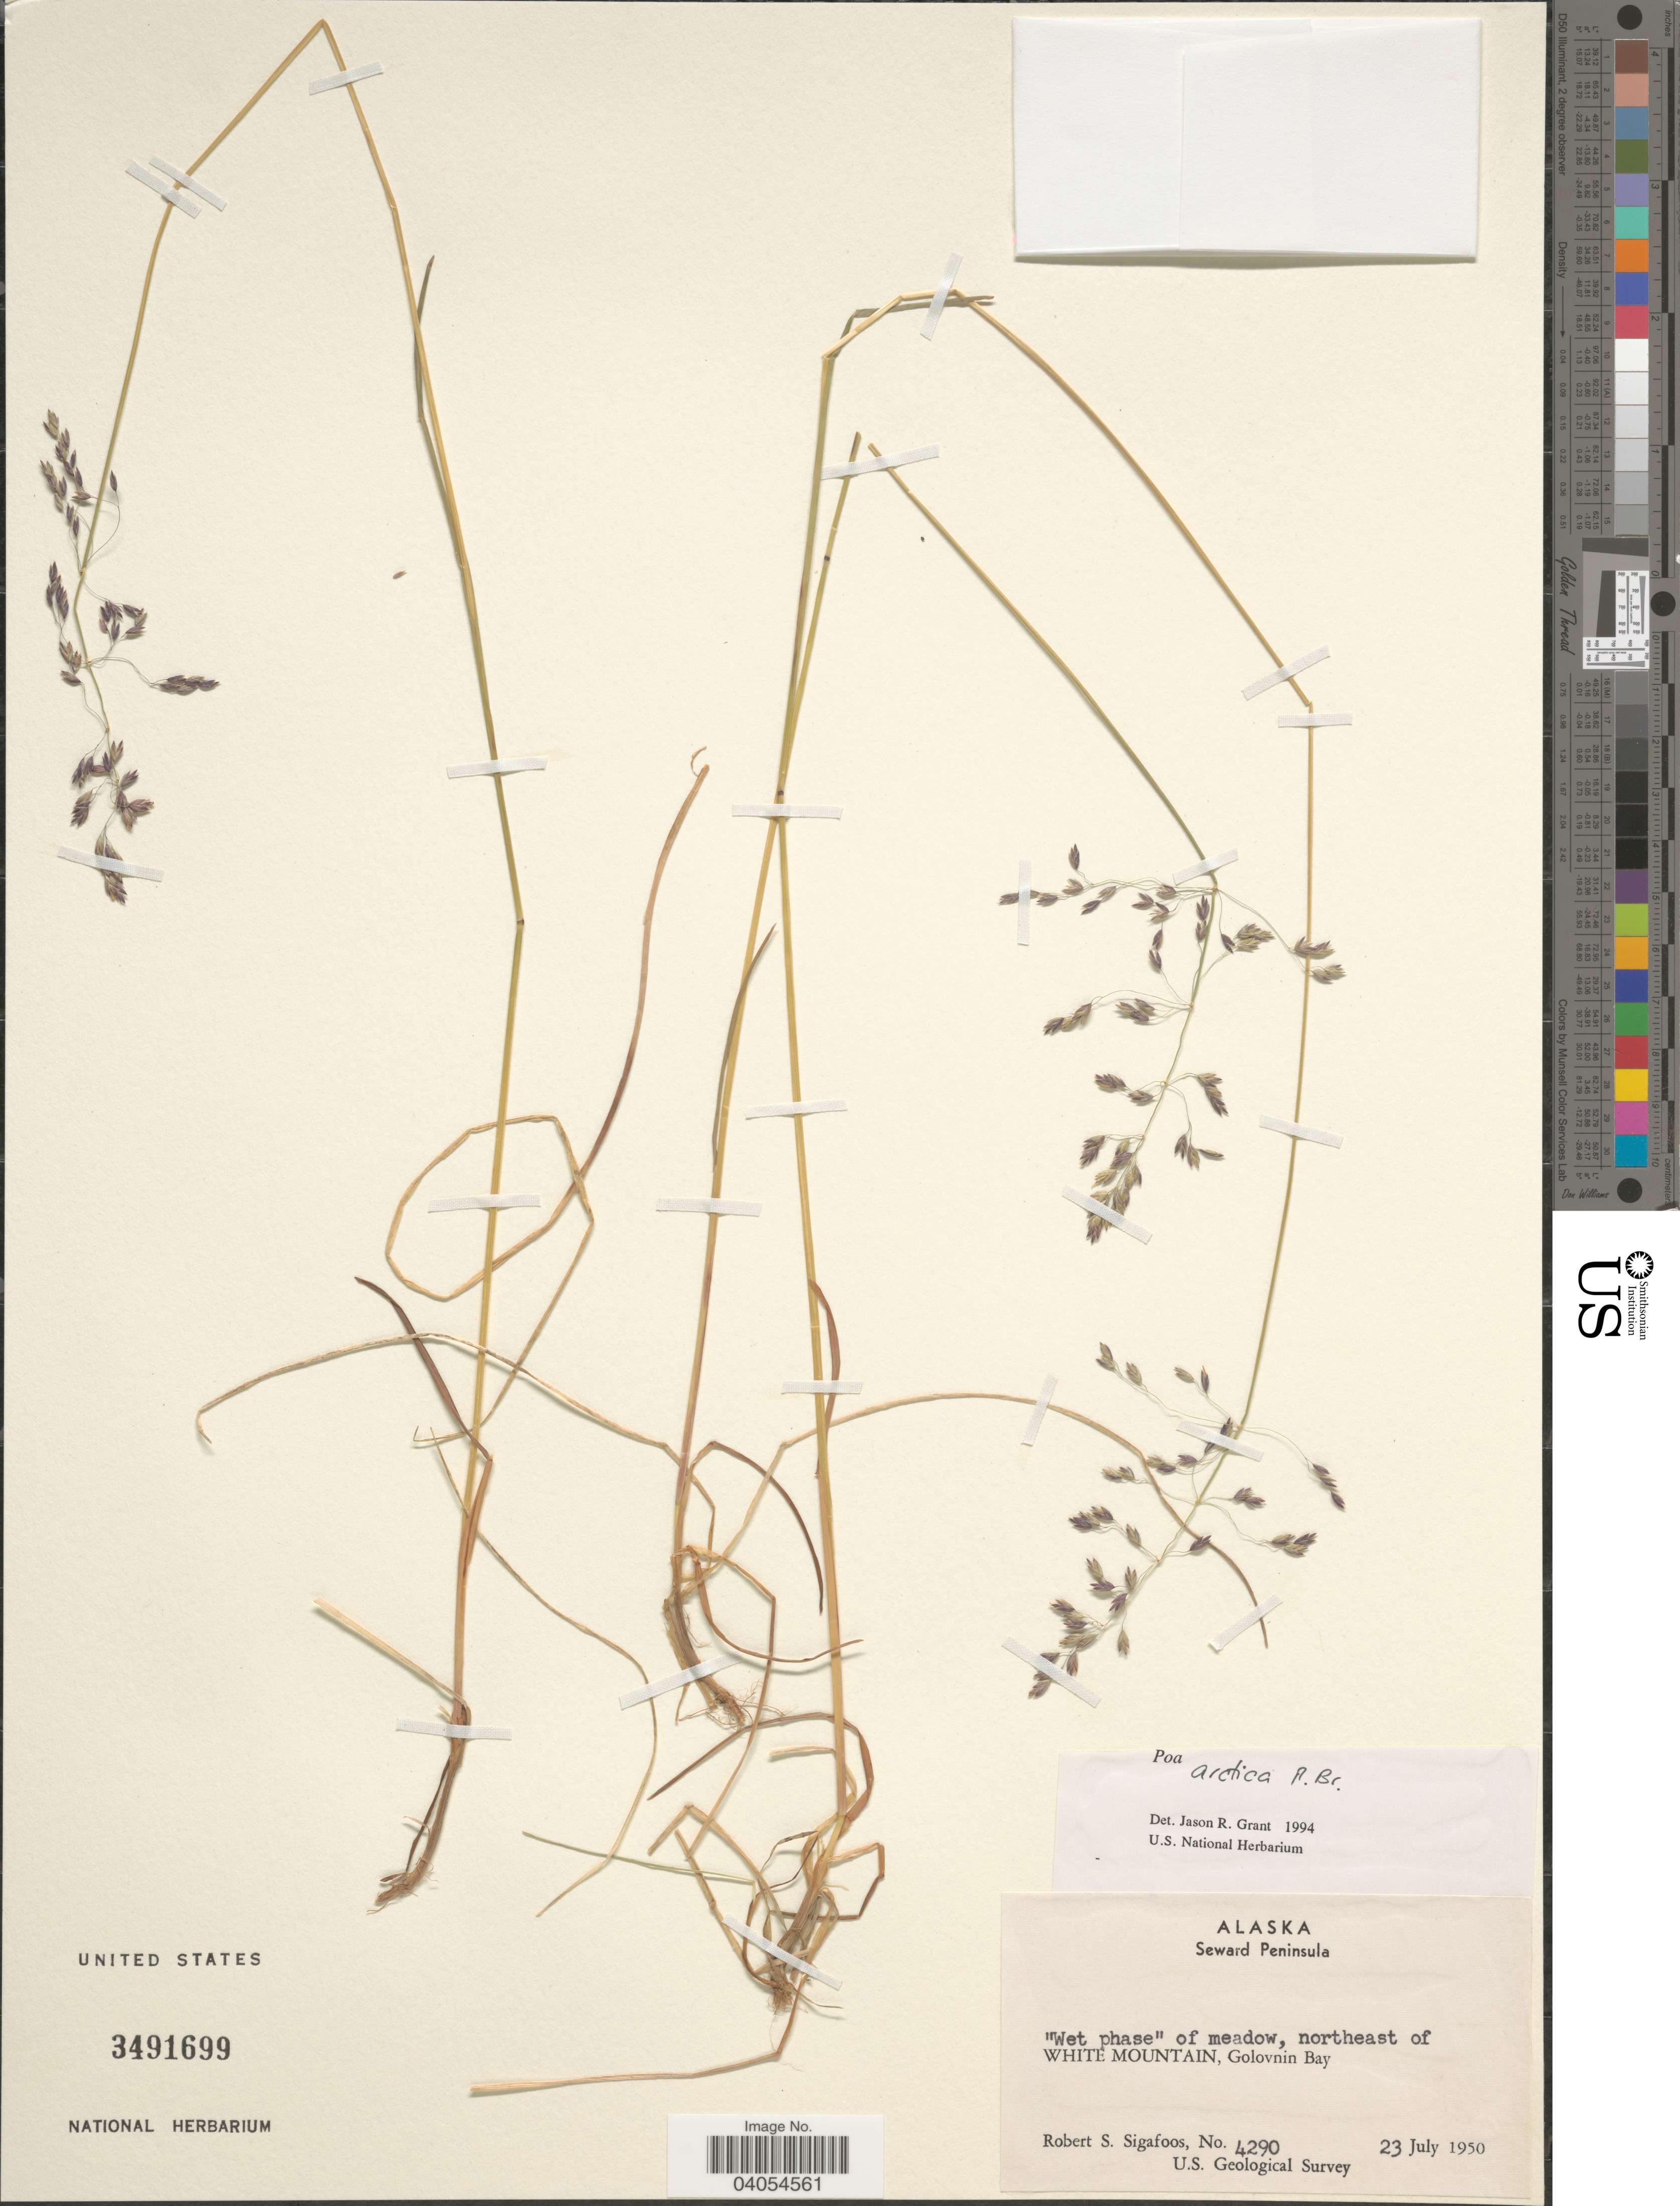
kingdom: Plantae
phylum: Tracheophyta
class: Liliopsida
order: Poales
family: Poaceae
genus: Poa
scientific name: Poa arctica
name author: R. Br.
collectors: R. Sigafoos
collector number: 4290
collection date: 1950-07-23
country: United States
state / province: Alaska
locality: Seward Peninsula. Northeast of White Mountain, Golovnin Bay.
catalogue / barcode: US 3491699